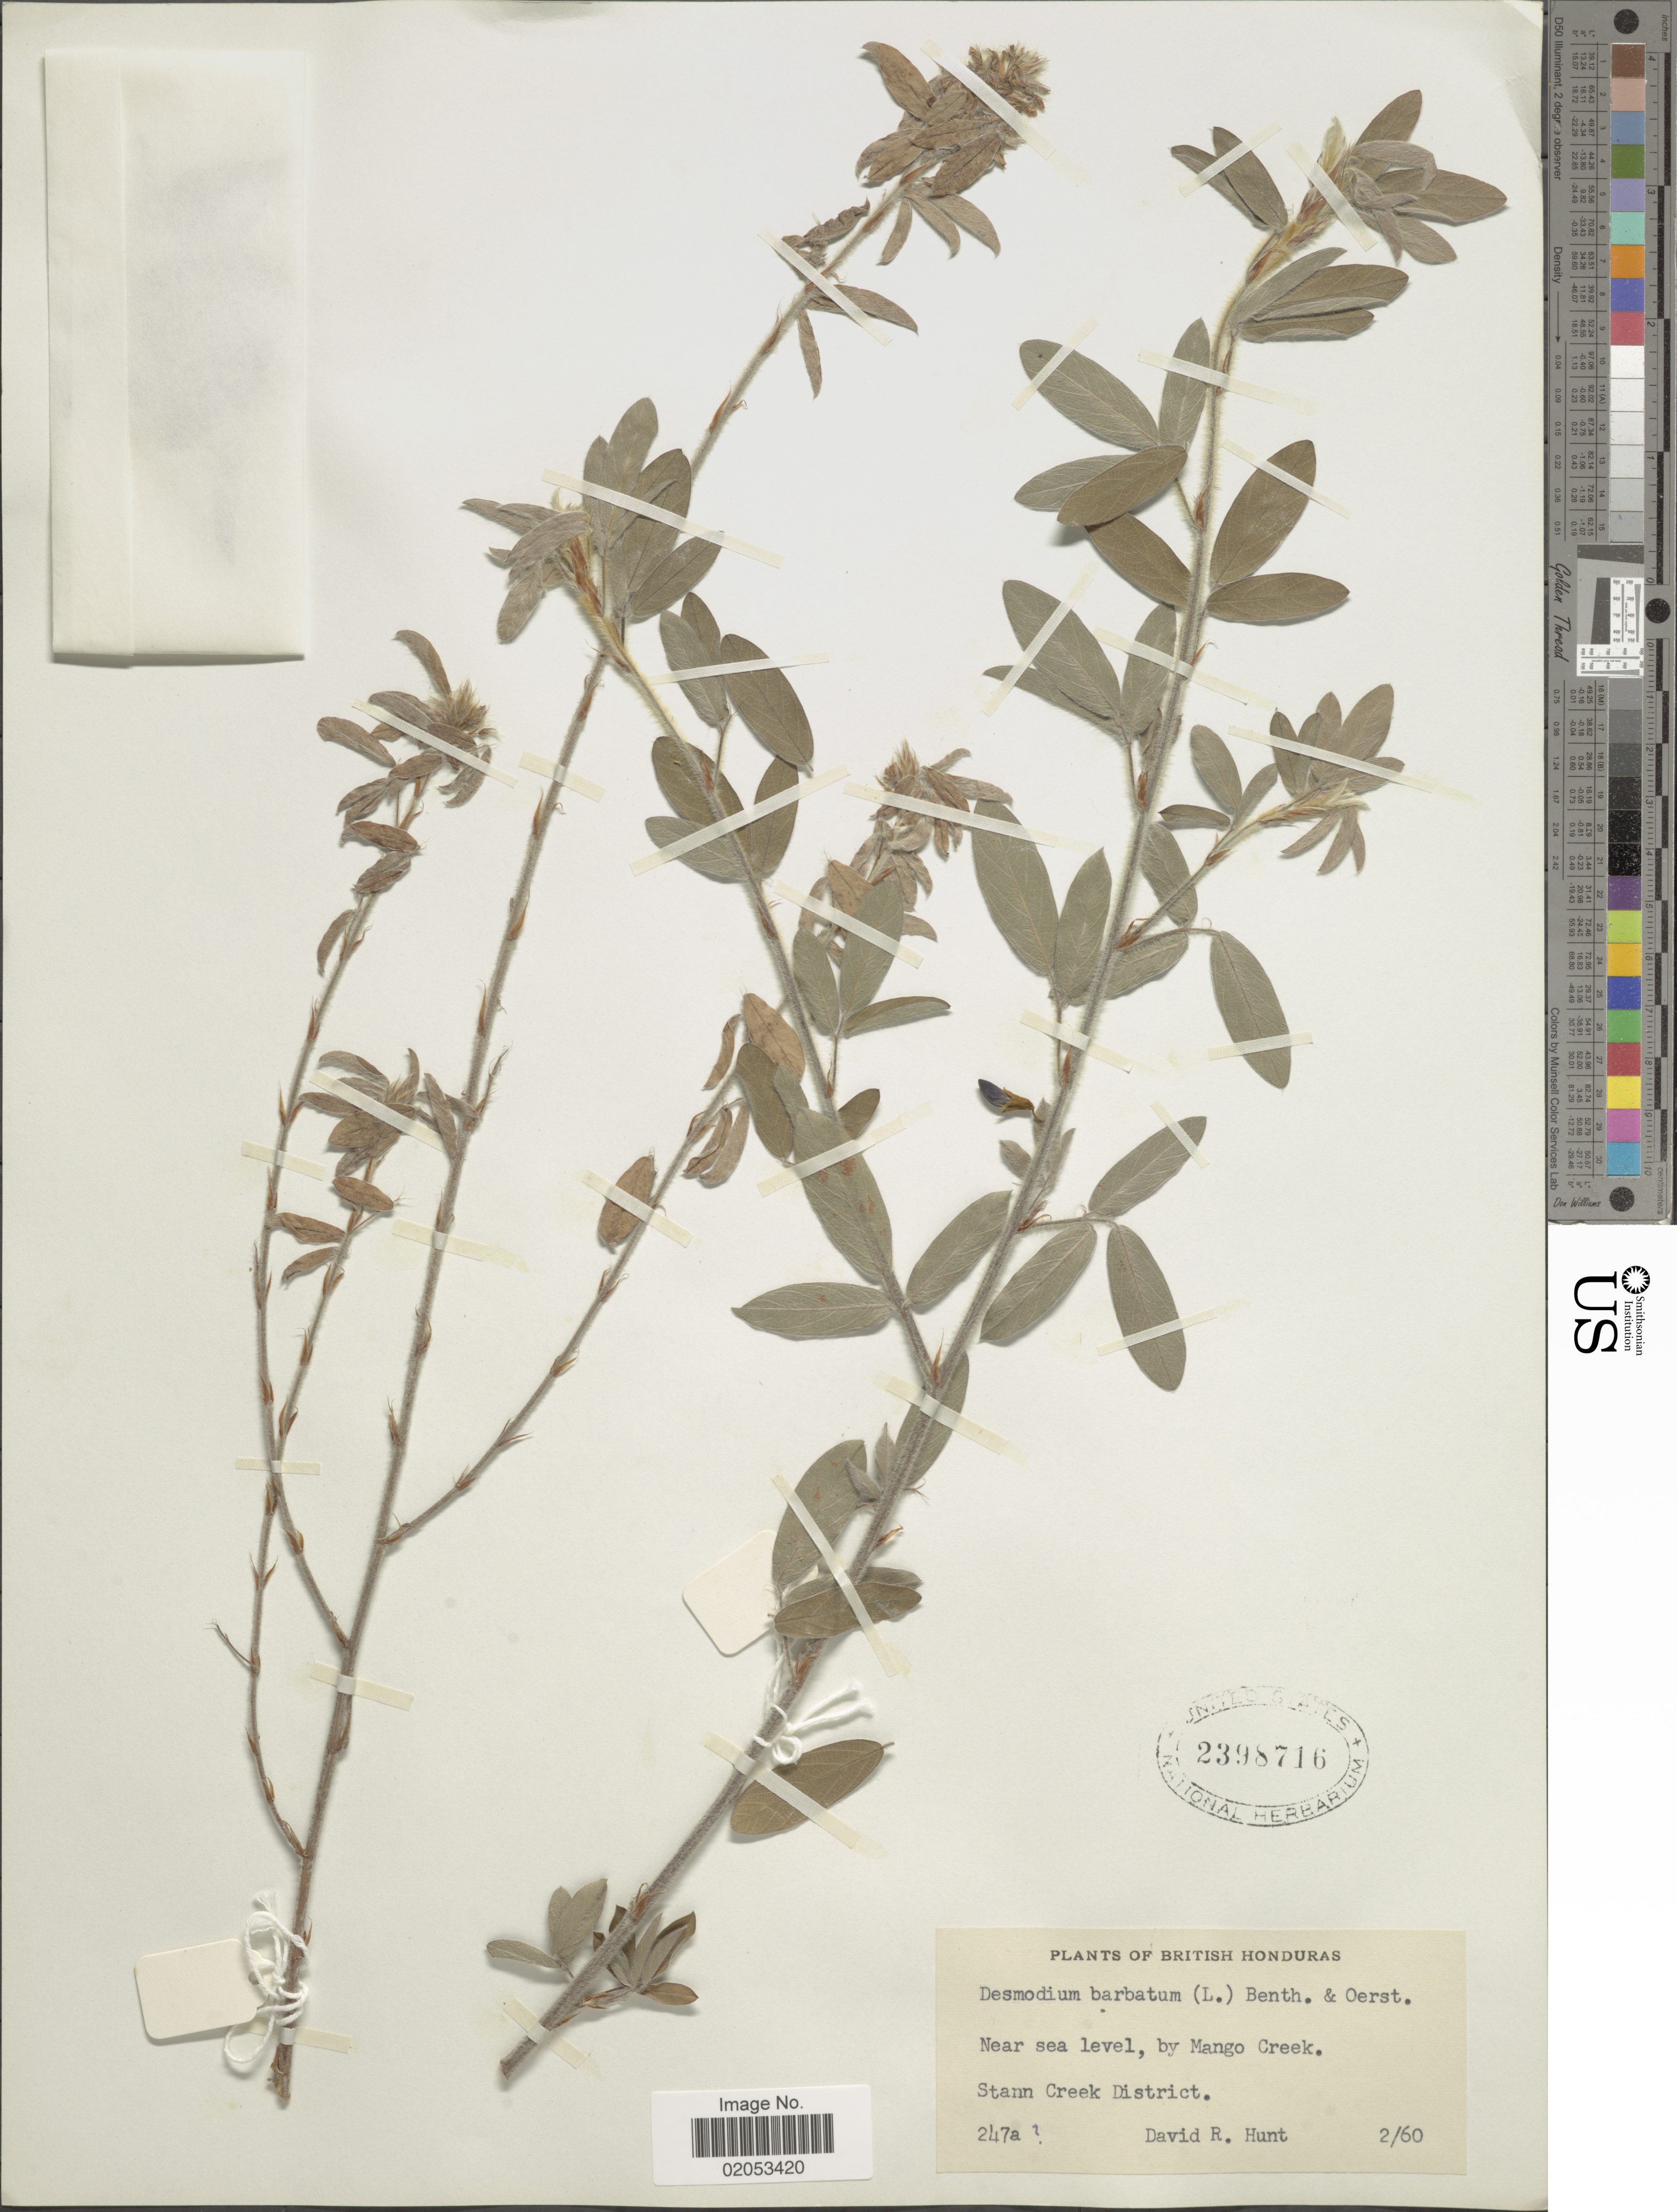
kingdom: Plantae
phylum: Tracheophyta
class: Magnoliopsida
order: Fabales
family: Fabaceae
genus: Grona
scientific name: Grona barbata var. barbata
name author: (L.) H. Ohashi & K. Ohashi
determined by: Strong, Mark T., (BOT), Smithsonian Institution - National Museum of Natural History (UNITED STATES)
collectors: D. R. Hunt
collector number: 247a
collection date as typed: Transcribed d/m/y: /2/60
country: Belize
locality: British Honduras, by Mango Creek, Stann Creek District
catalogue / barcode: US 2398716